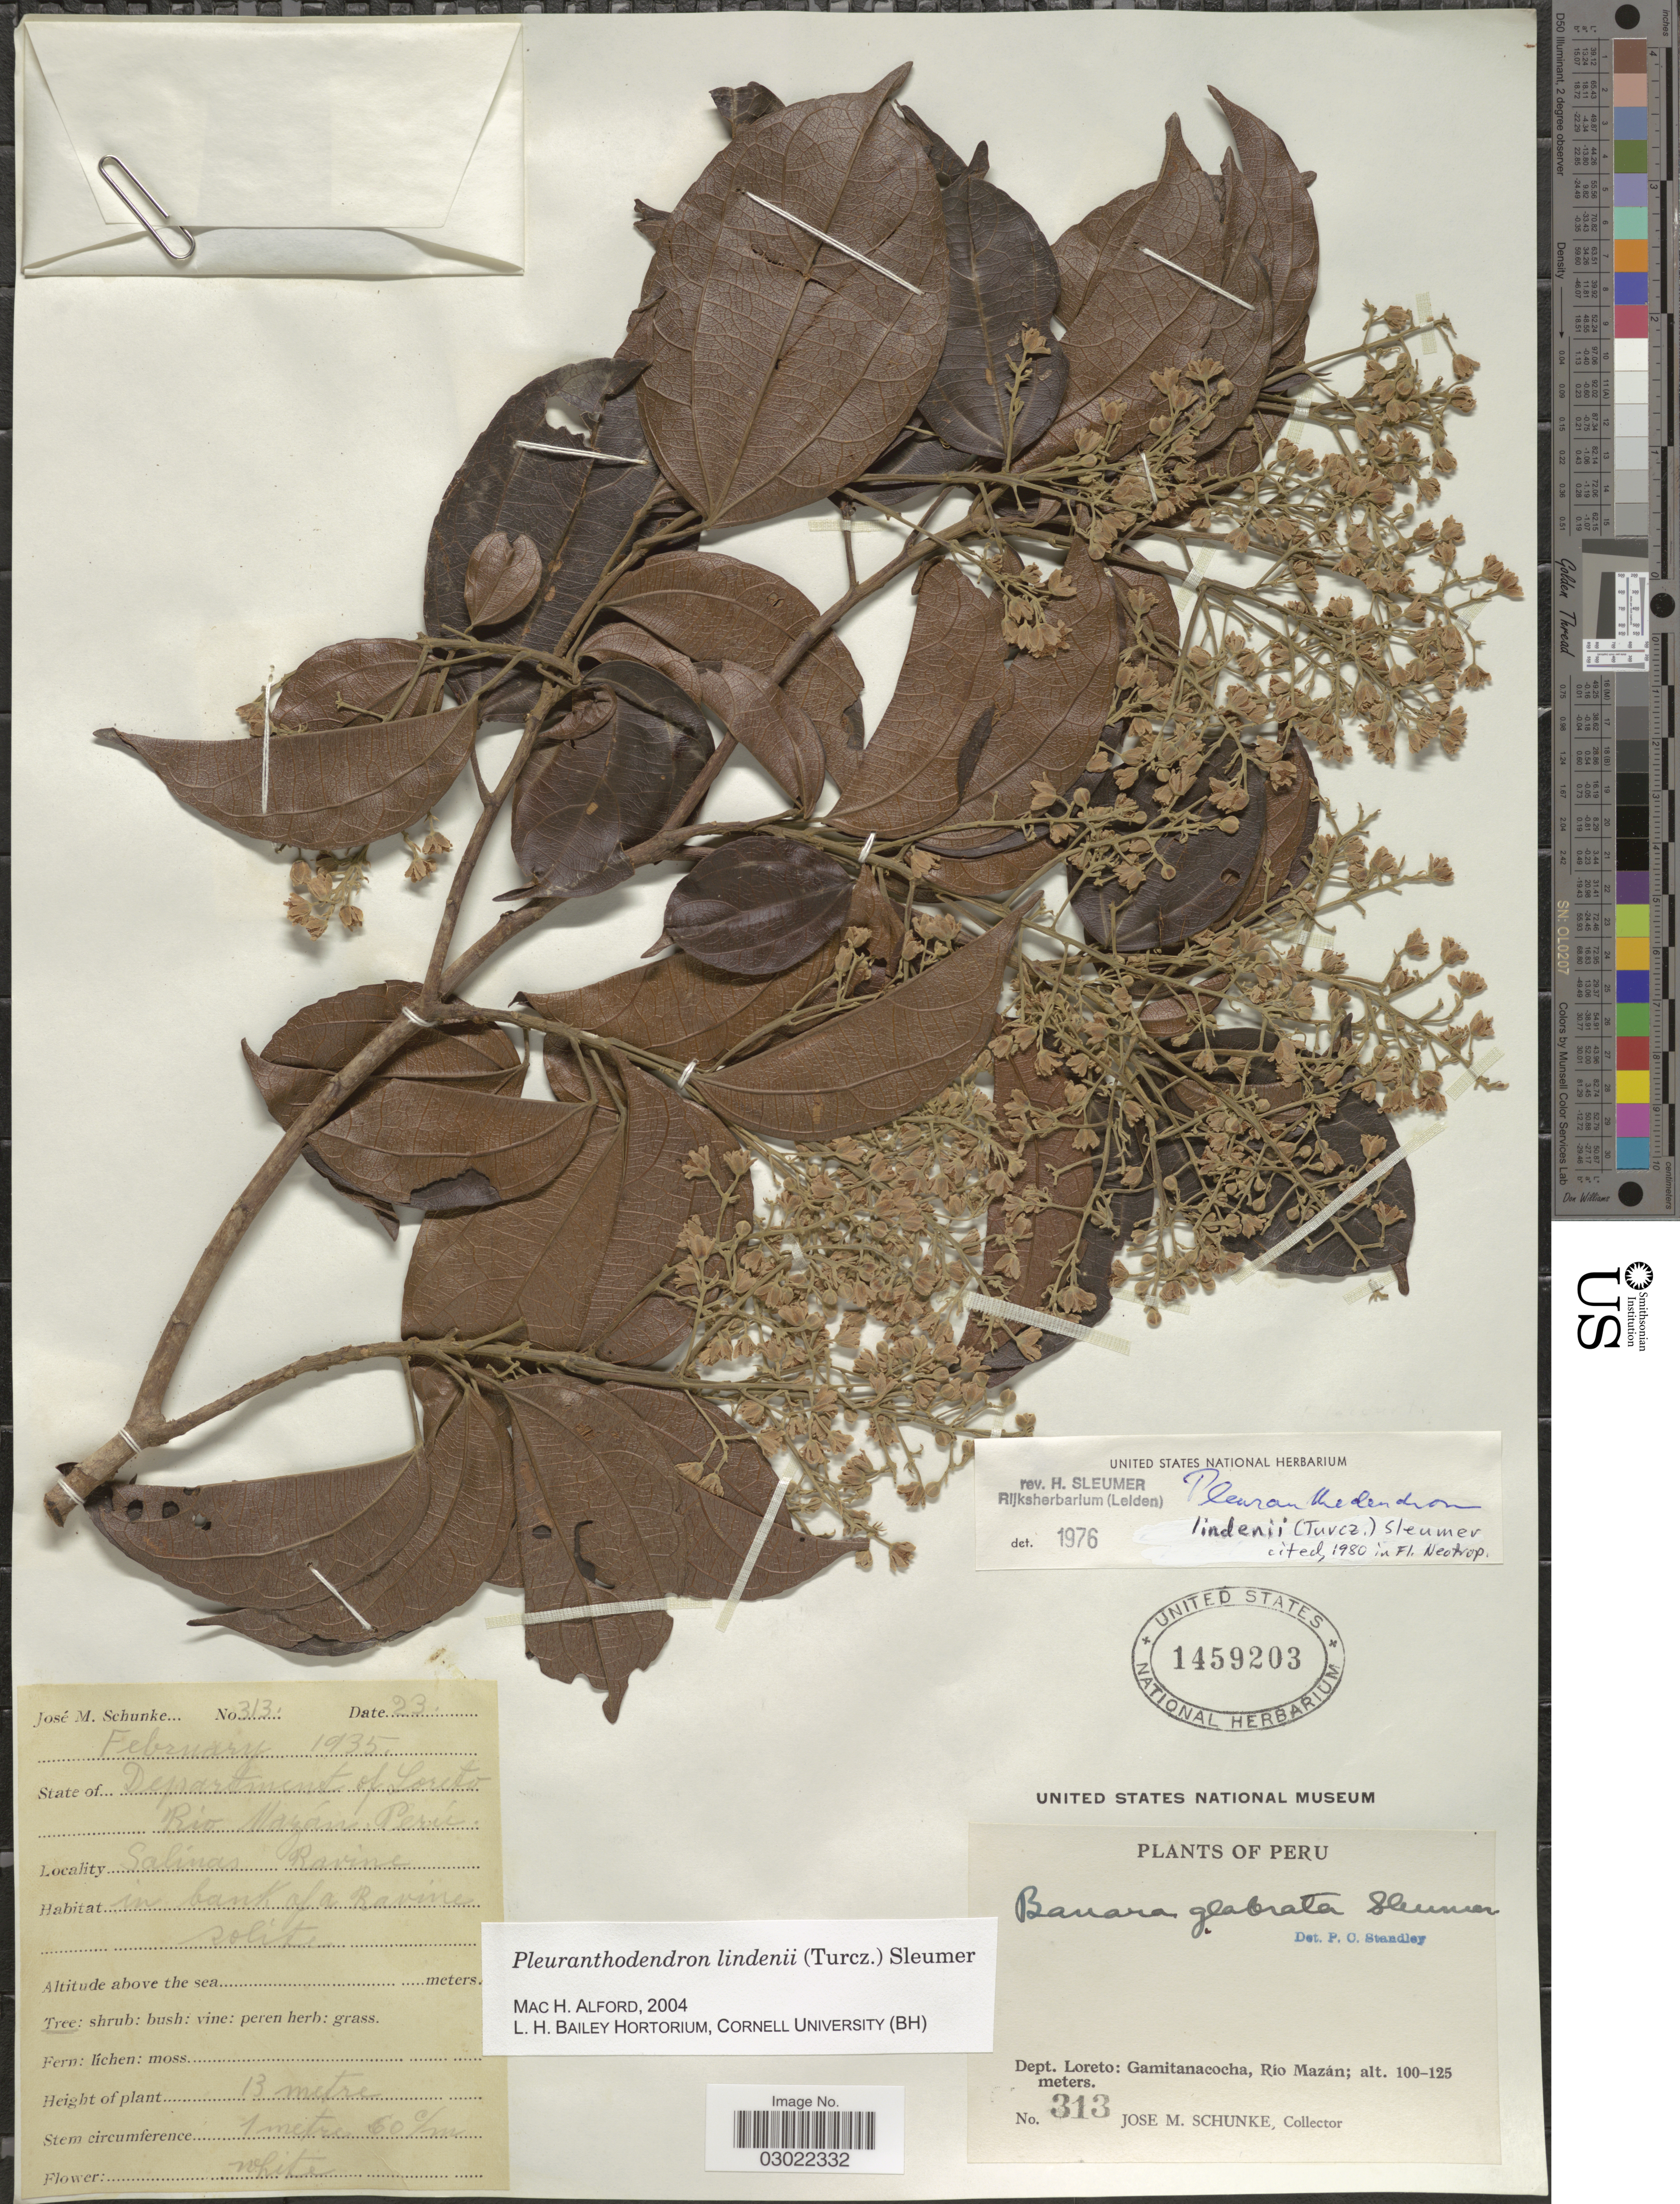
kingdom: Plantae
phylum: Tracheophyta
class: Magnoliopsida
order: Malpighiales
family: Salicaceae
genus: Pleuranthodendron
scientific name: Pleuranthodendron lindenii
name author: (Turcz.) Sleumer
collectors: J. M. Schunke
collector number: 313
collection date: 1935-02-23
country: Peru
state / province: Loreto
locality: Dept. Loreto: Gamitanacocha, Río Mazán. Salinas Ravine.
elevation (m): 100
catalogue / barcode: US 1459203